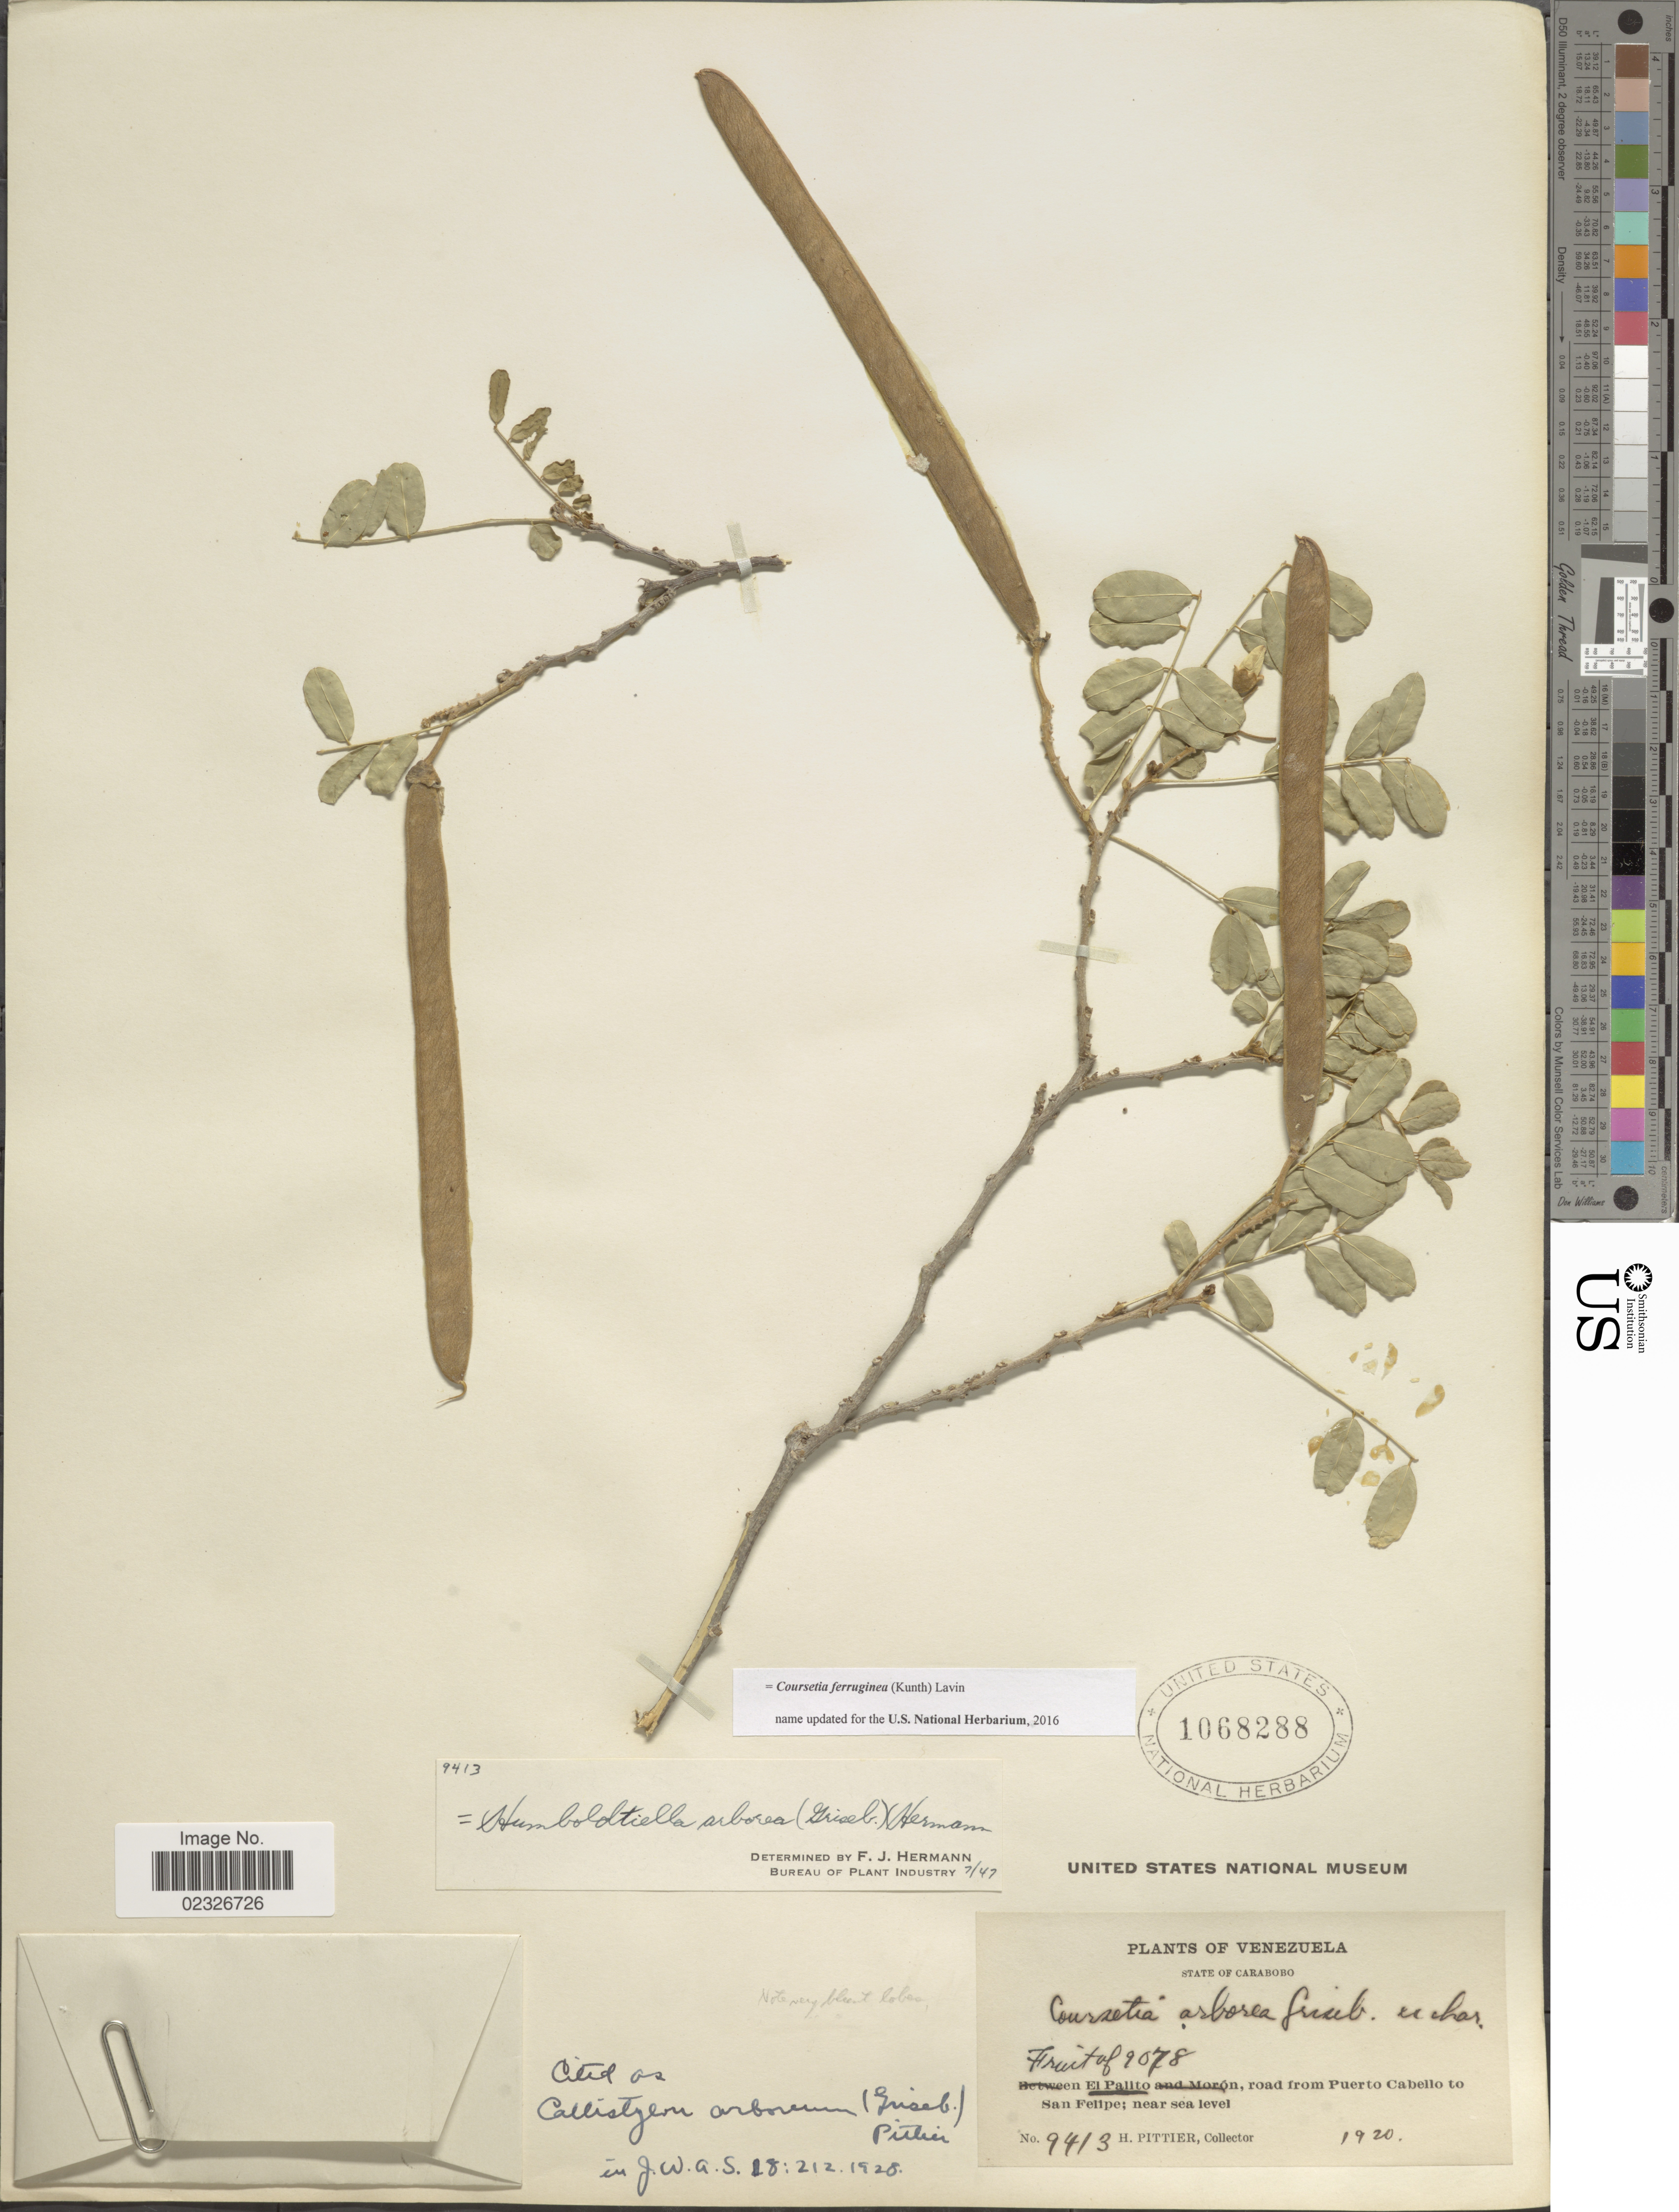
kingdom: Plantae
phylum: Tracheophyta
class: Magnoliopsida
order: Fabales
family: Fabaceae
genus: Coursetia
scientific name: Coursetia ferruginea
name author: (Kunth) Lavin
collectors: H. F. Pittier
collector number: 9413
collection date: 1920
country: Venezuela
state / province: Carabobo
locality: State of Carabobo. El Palito, road from Puerto Cabello to San Felipe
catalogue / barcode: US 1068288